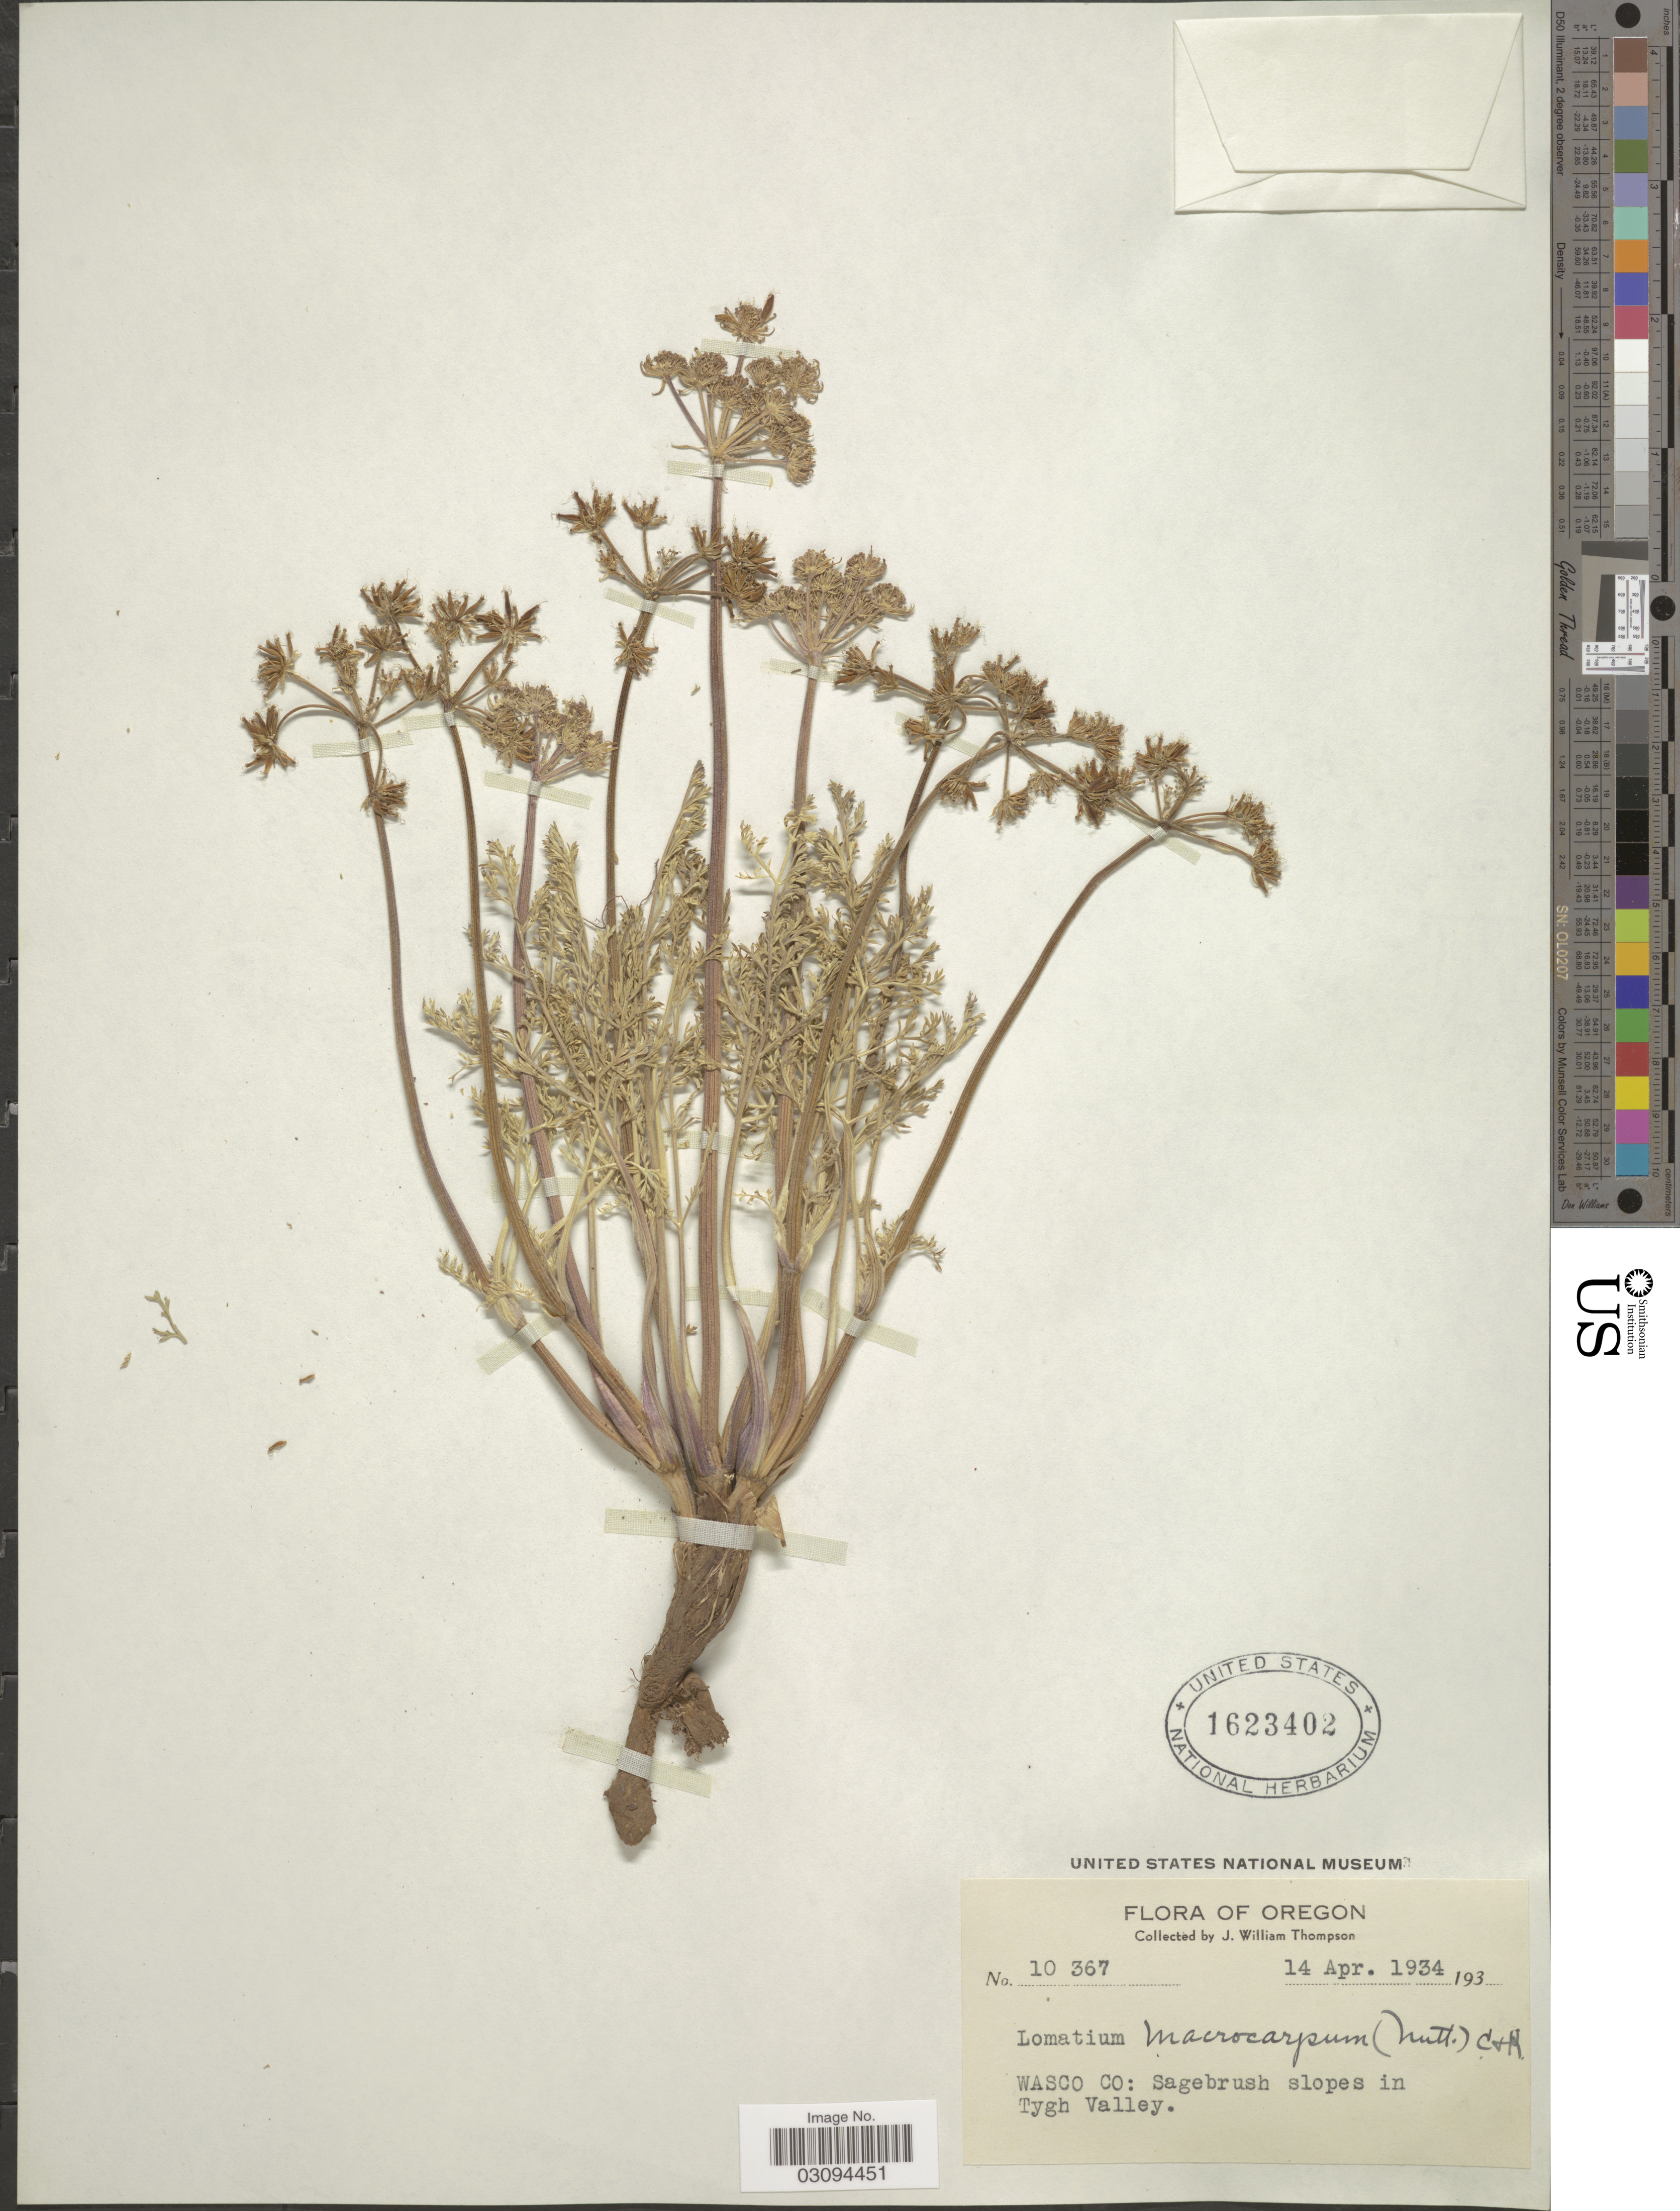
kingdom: Plantae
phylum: Tracheophyta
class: Magnoliopsida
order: Apiales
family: Apiaceae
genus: Lomatium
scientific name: Lomatium macrocarpum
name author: (Hook. et al.) J.M. Coult. & Rose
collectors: J. W. Thompson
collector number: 10367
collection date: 1934-04-14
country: United States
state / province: Oregon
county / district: Wasco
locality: Wasco Co: Sagebrush slopes in Tygh Valley.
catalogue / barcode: US 1623402